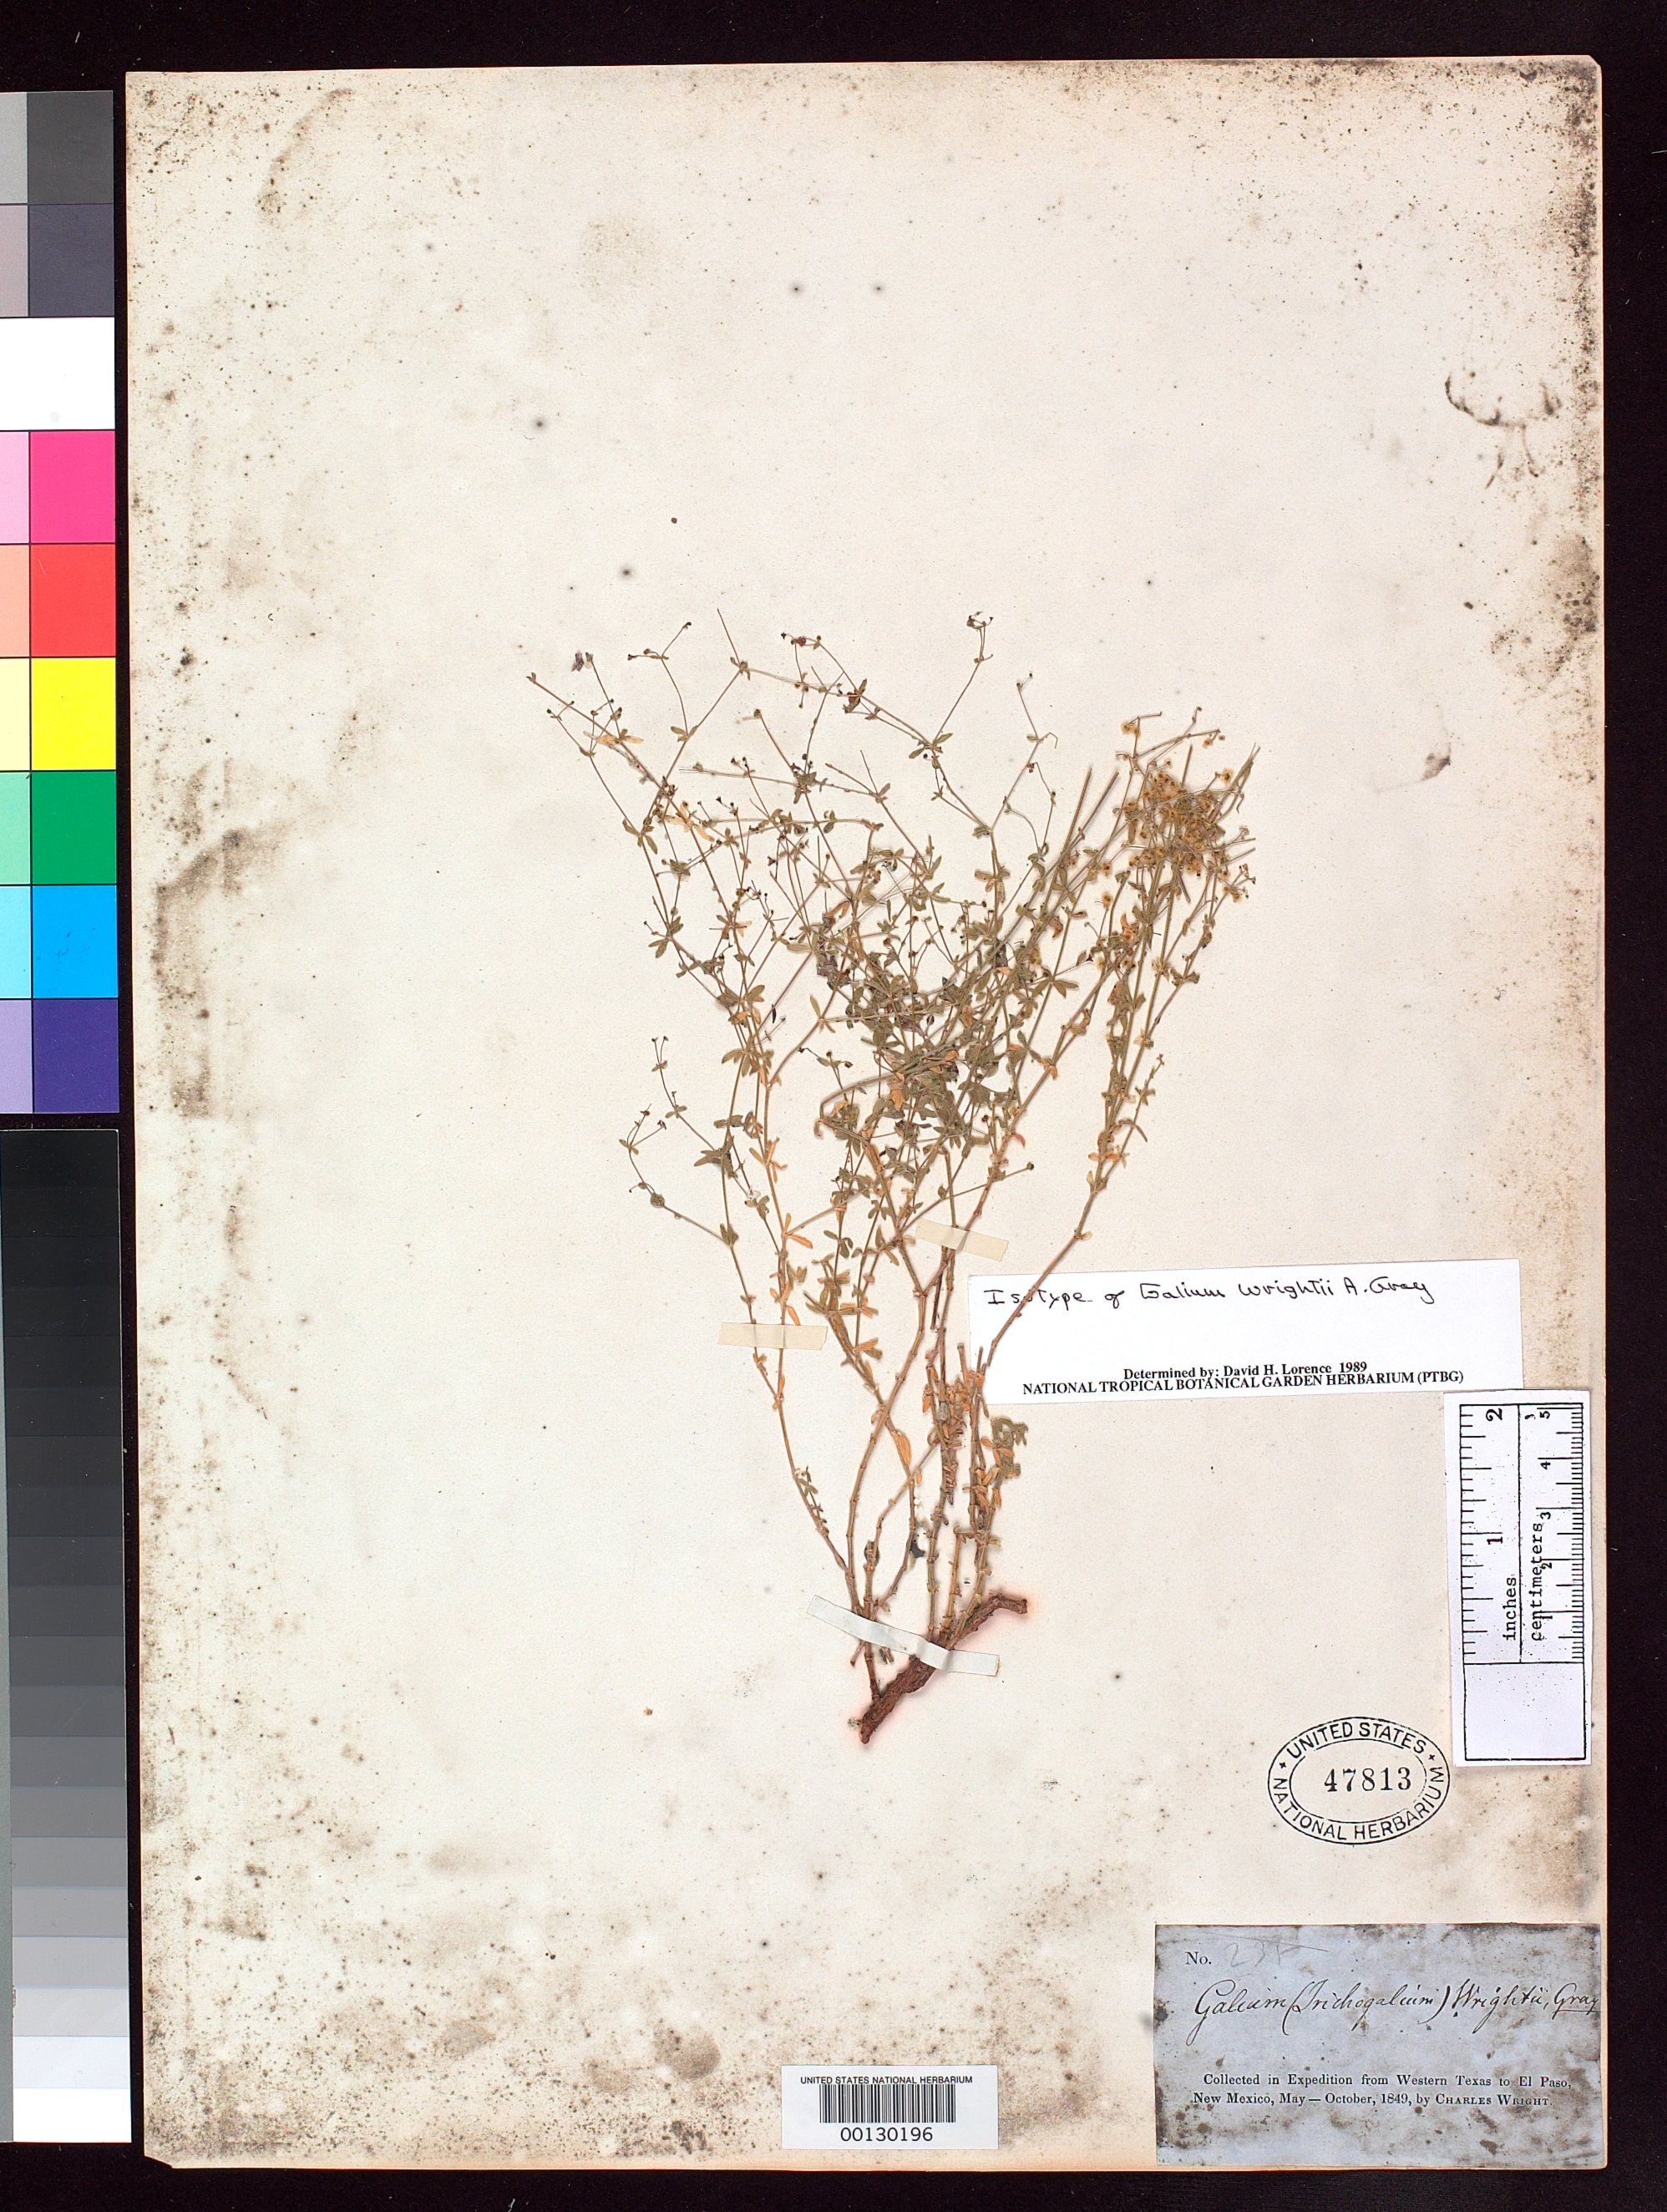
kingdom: Plantae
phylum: Tracheophyta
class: Magnoliopsida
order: Gentianales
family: Rubiaceae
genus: Galium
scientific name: Galium wrightii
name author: A. Gray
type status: Type Collection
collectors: C. Wright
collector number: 235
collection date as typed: Aug 1849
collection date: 1849-08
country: United States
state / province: Texas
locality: Pass of the Limpia.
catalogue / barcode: US 47813